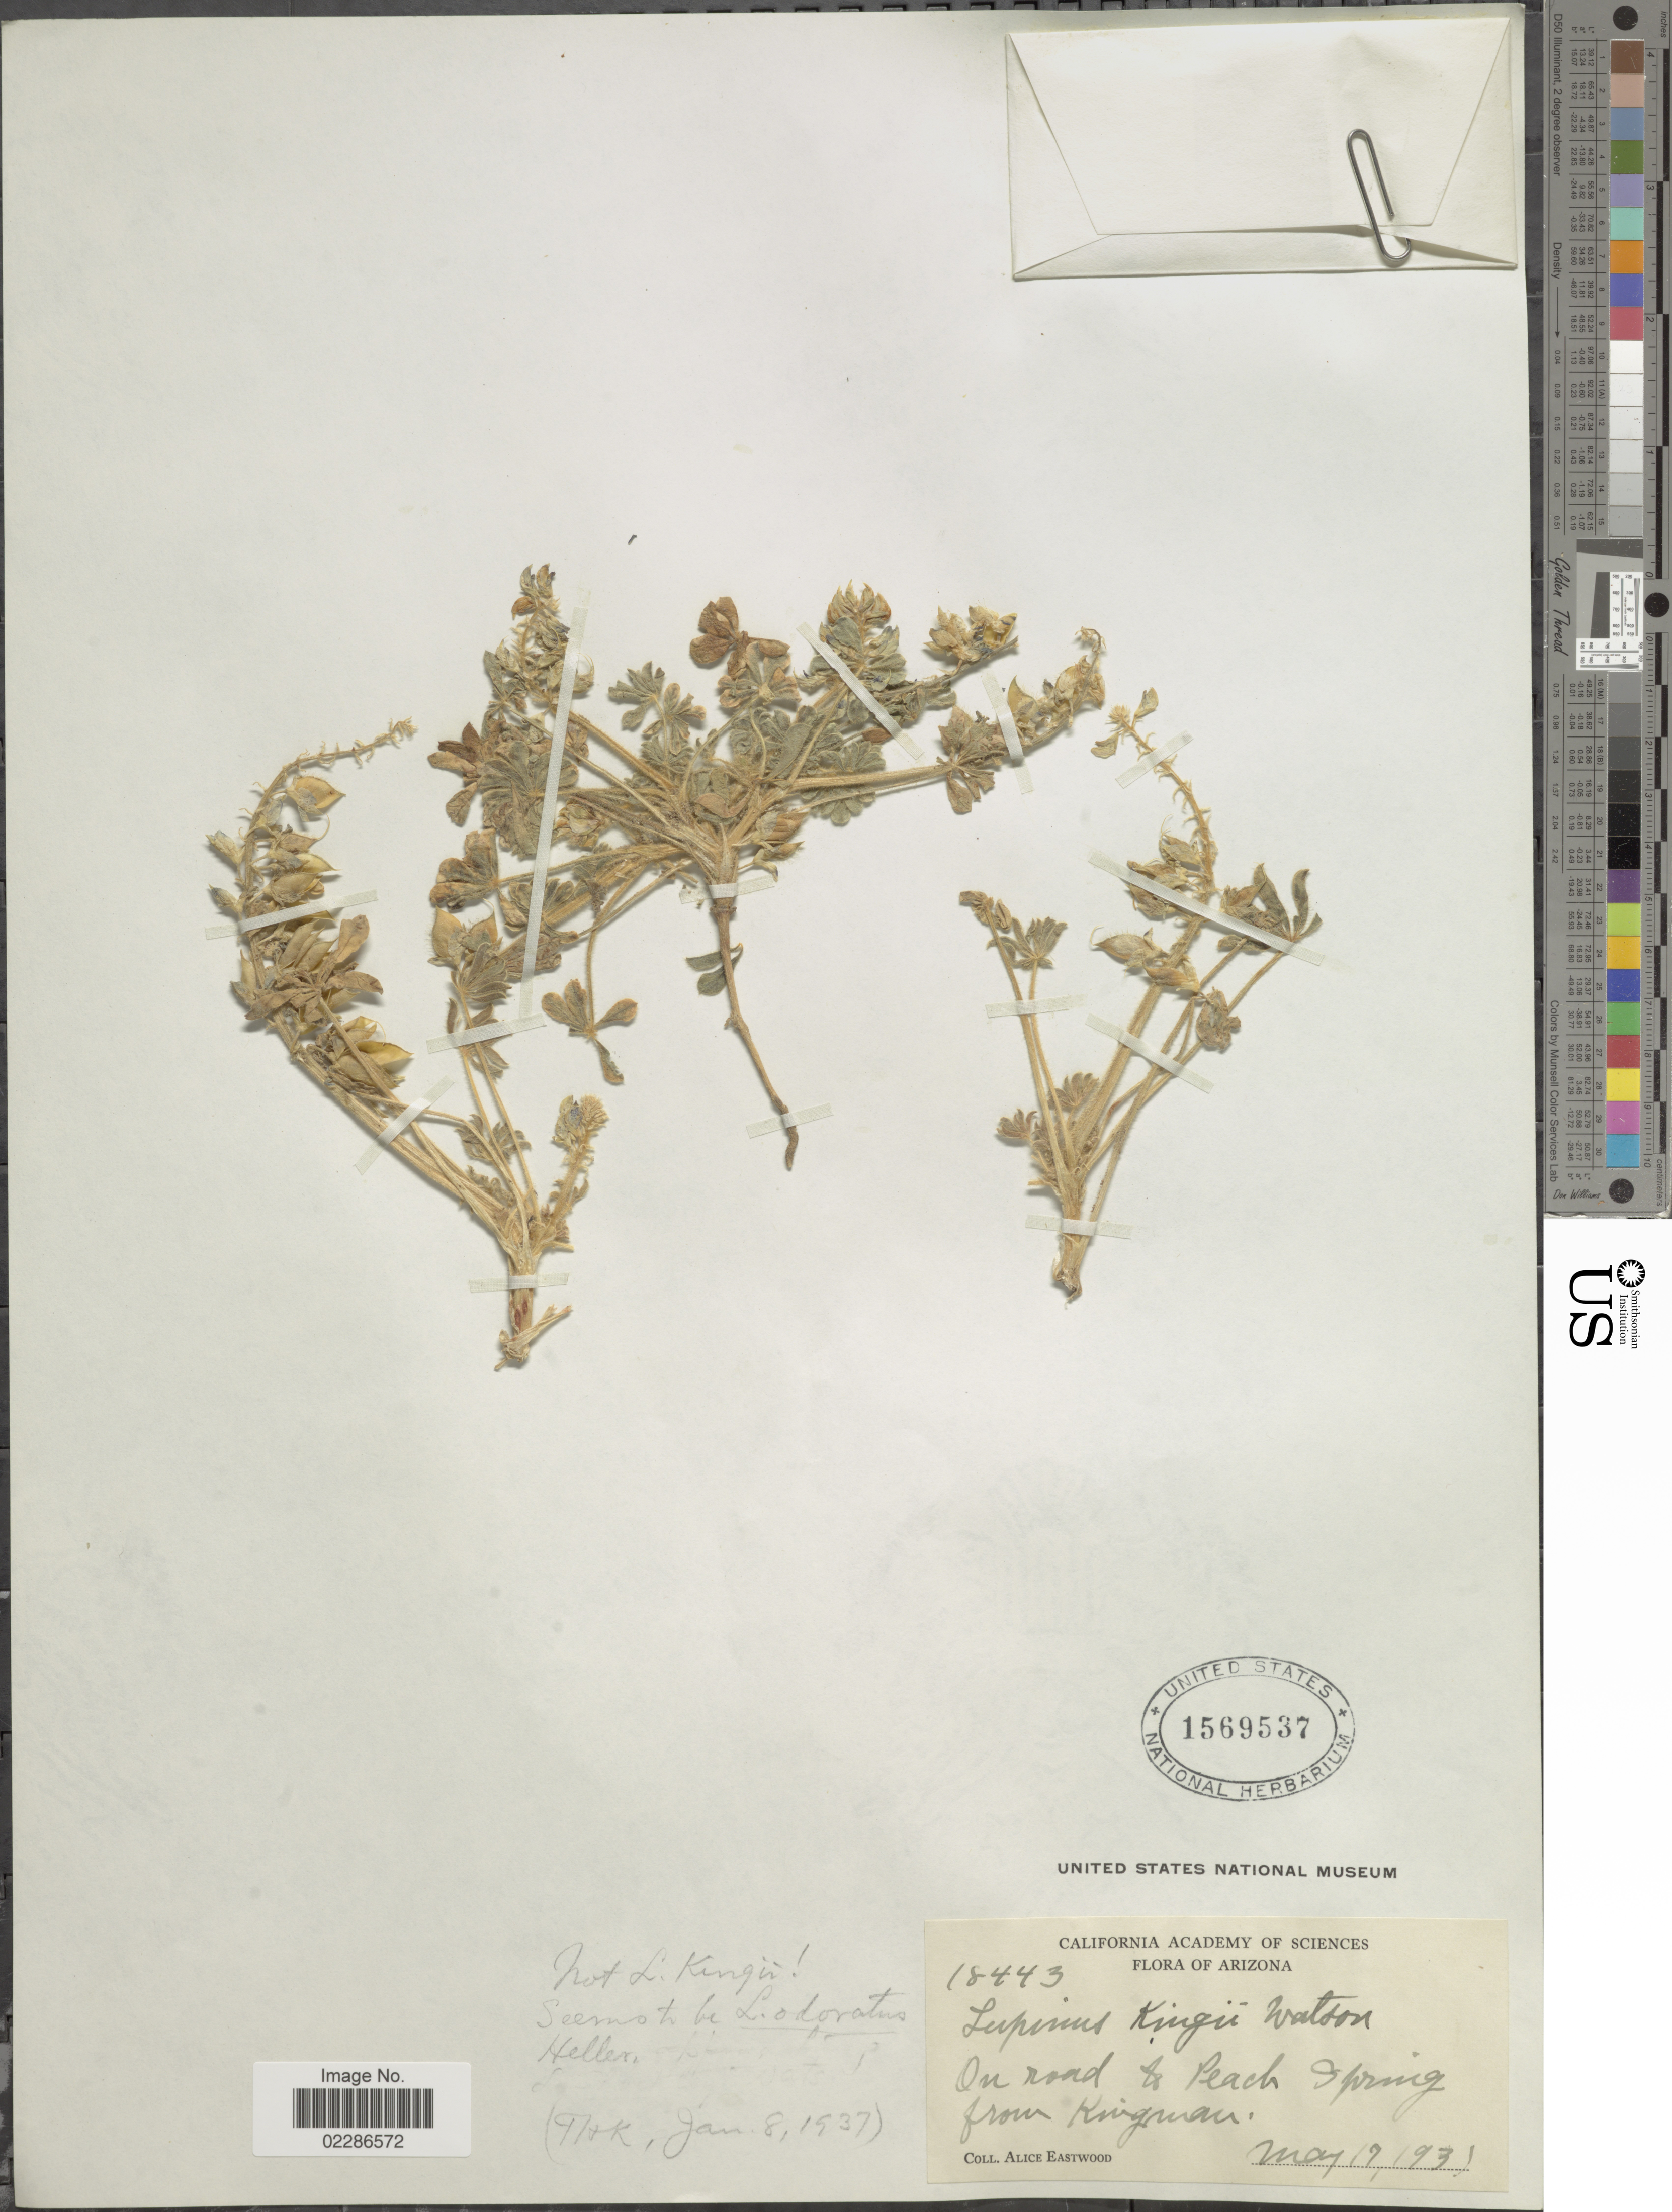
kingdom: Plantae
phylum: Tracheophyta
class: Magnoliopsida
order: Fabales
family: Fabaceae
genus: Lupinus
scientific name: Lupinus odoratus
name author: A. Heller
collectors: A. Eastwood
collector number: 18443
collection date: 1931-05-17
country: United States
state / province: Arizona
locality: On road to Peach Spring from Kingman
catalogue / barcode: US 1569537